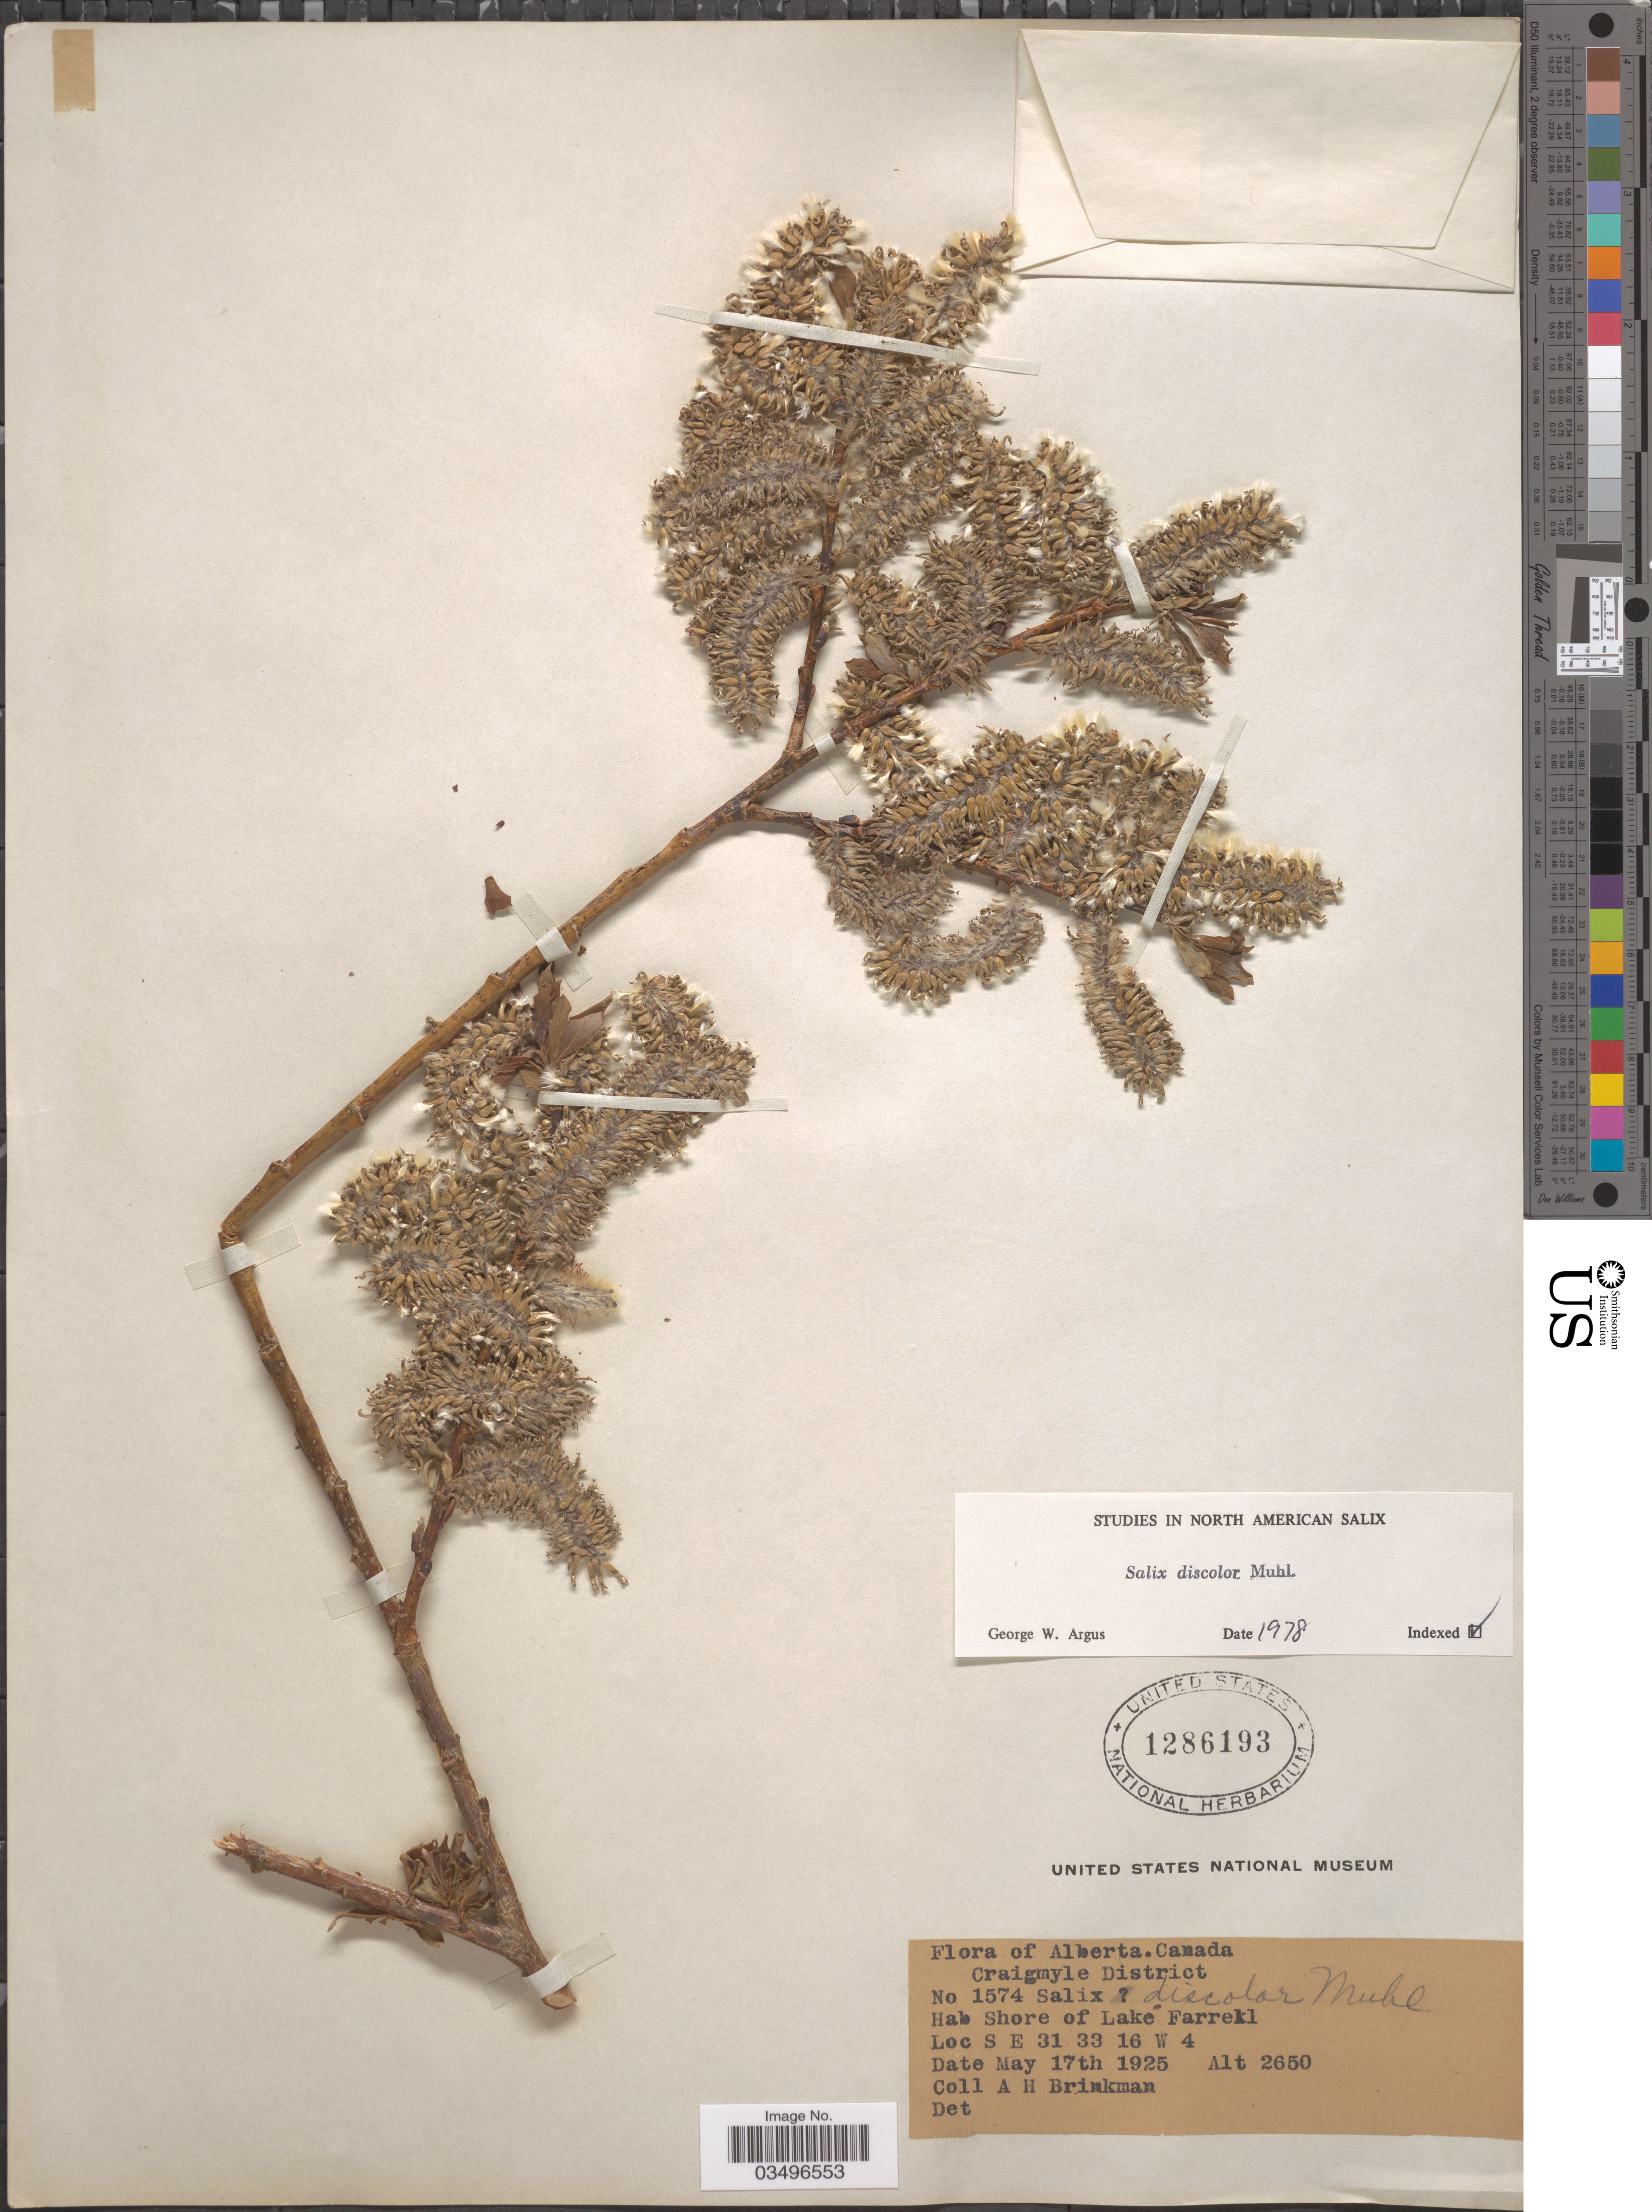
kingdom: Plantae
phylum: Tracheophyta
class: Magnoliopsida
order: Malpighiales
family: Salicaceae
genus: Salix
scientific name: Salix discolor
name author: Muhl.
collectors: A. Brinkman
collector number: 1574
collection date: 1925-05-17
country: Canada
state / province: Alberta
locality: Craigmyle District. Shore of Lake Farrell.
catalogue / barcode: US 1286193